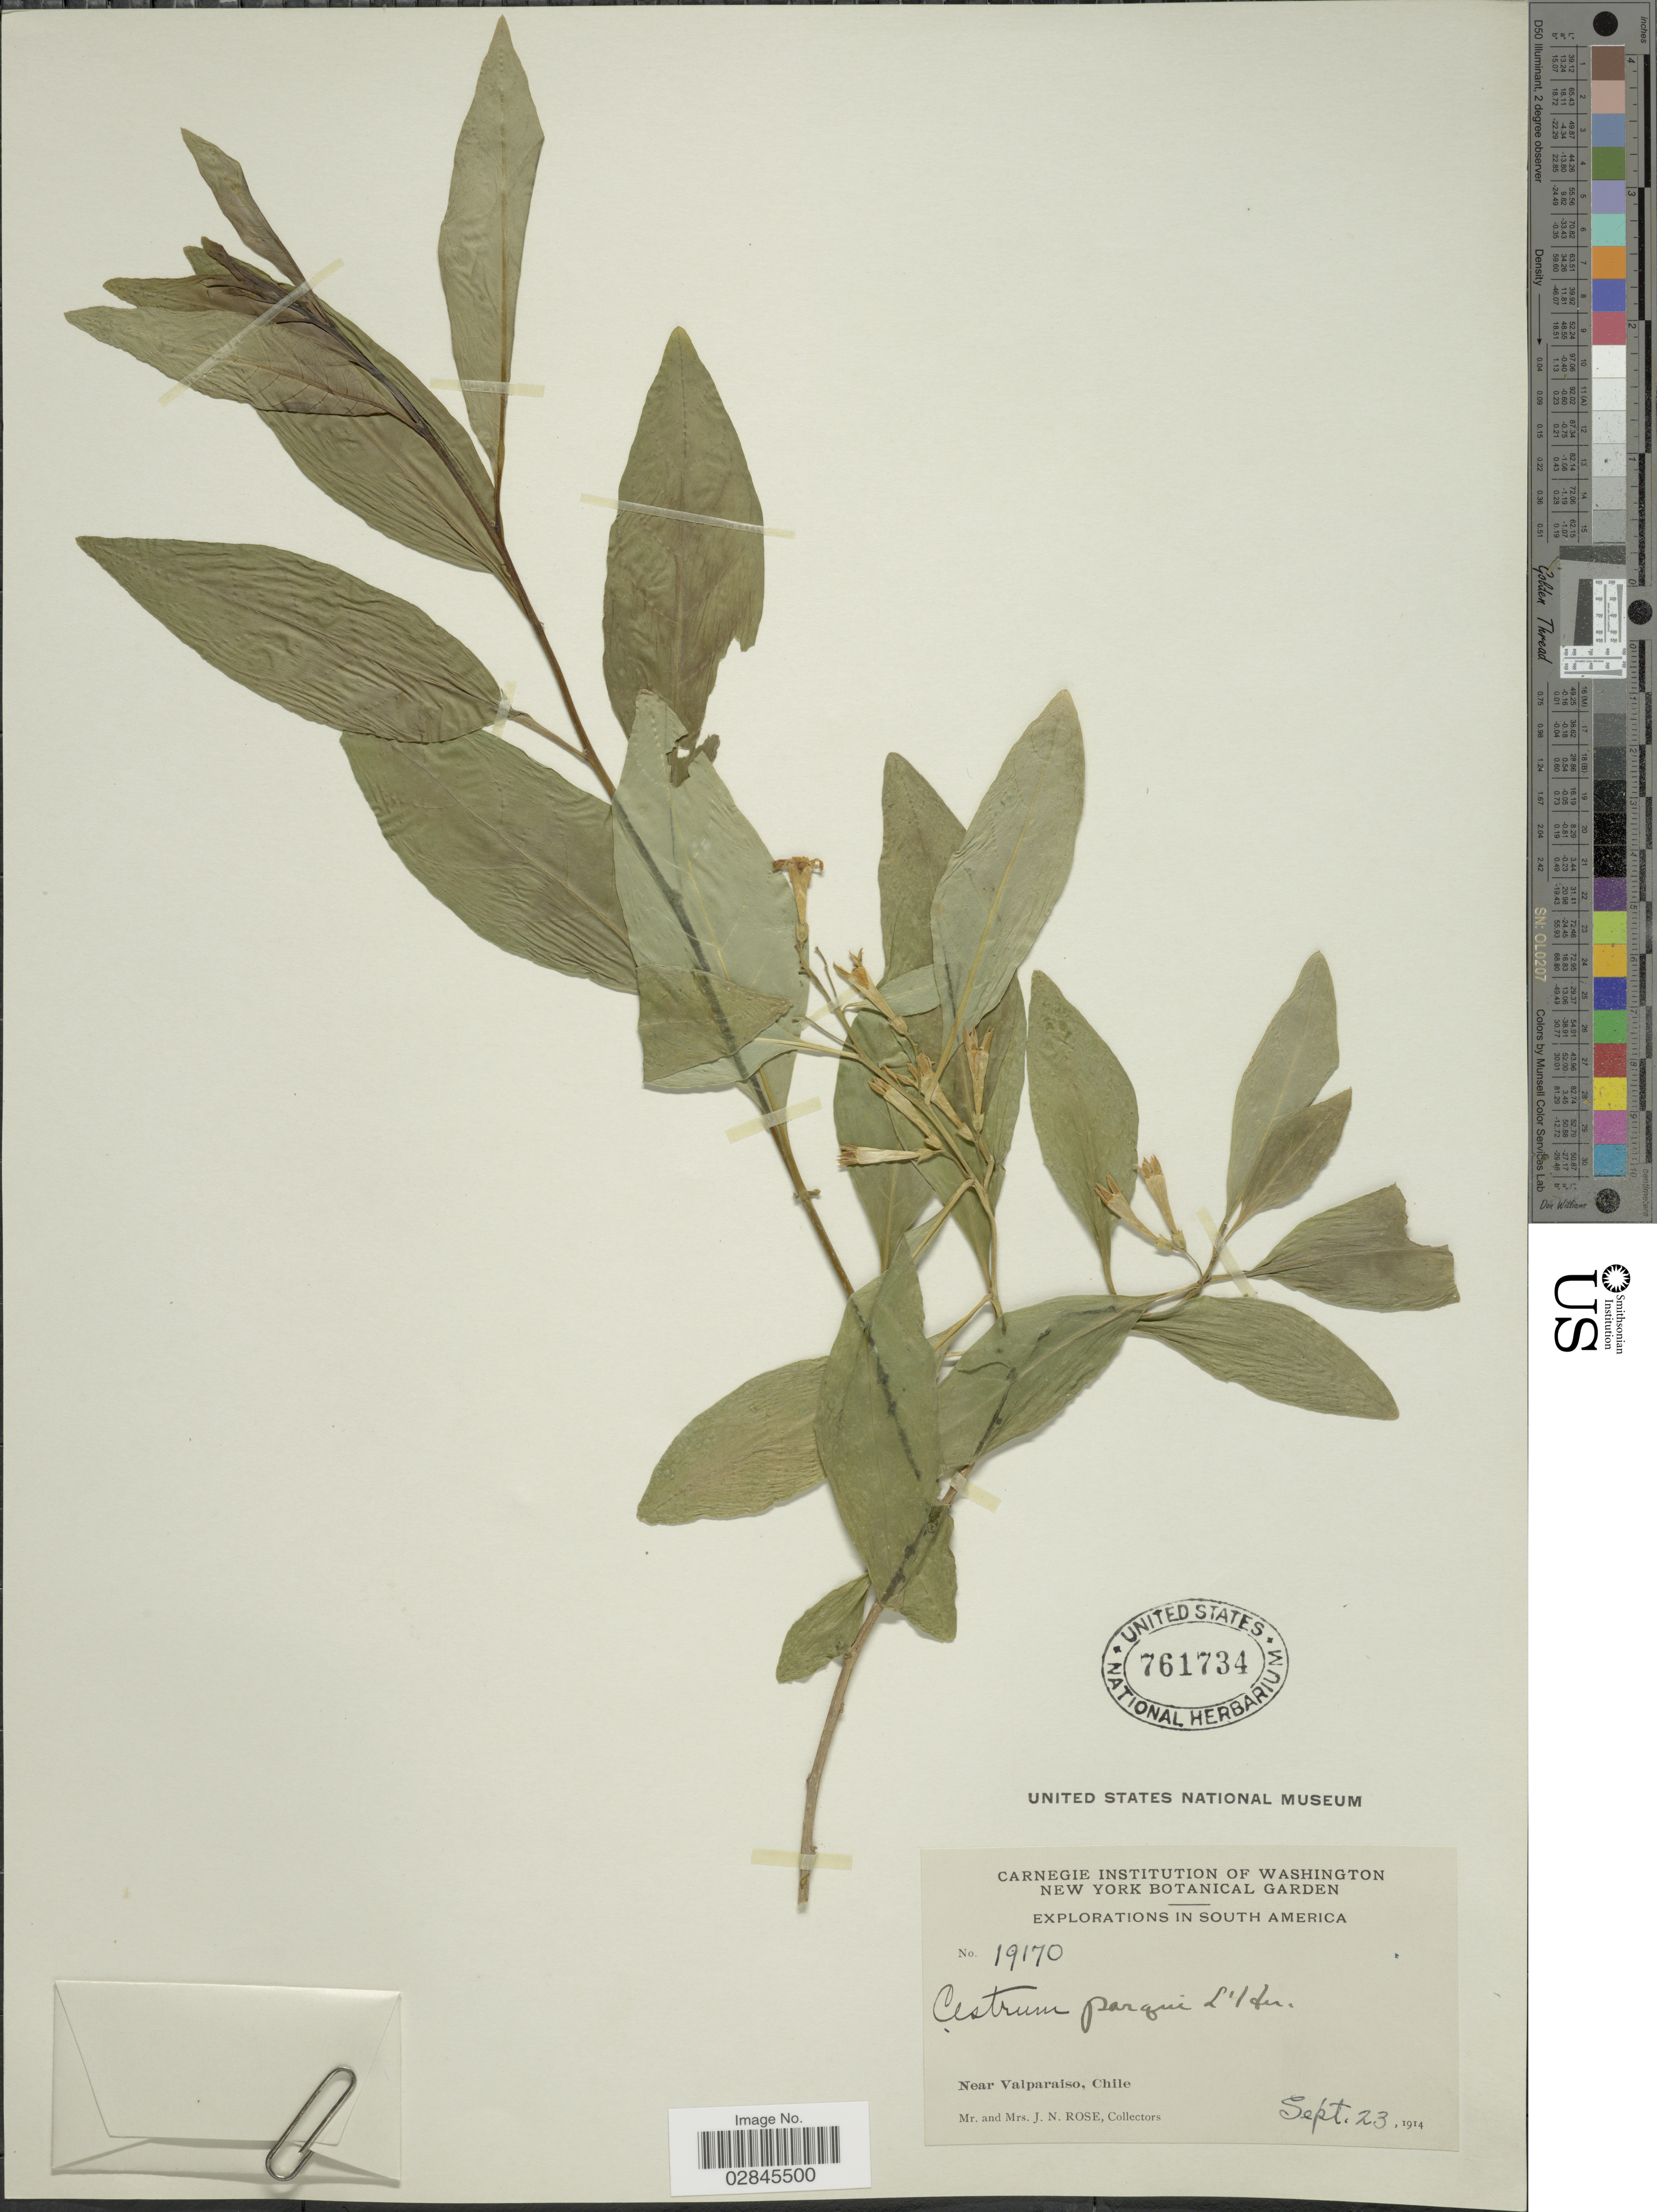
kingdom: Plantae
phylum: Tracheophyta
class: Magnoliopsida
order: Solanales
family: Solanaceae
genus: Cestrum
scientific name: Cestrum parqui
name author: L'Hér.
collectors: J. N. Rose & L. B. Rose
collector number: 19170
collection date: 1914-09-23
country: Chile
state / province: Valparaíso (V)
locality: Near Valparaiso.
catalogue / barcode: US 761734